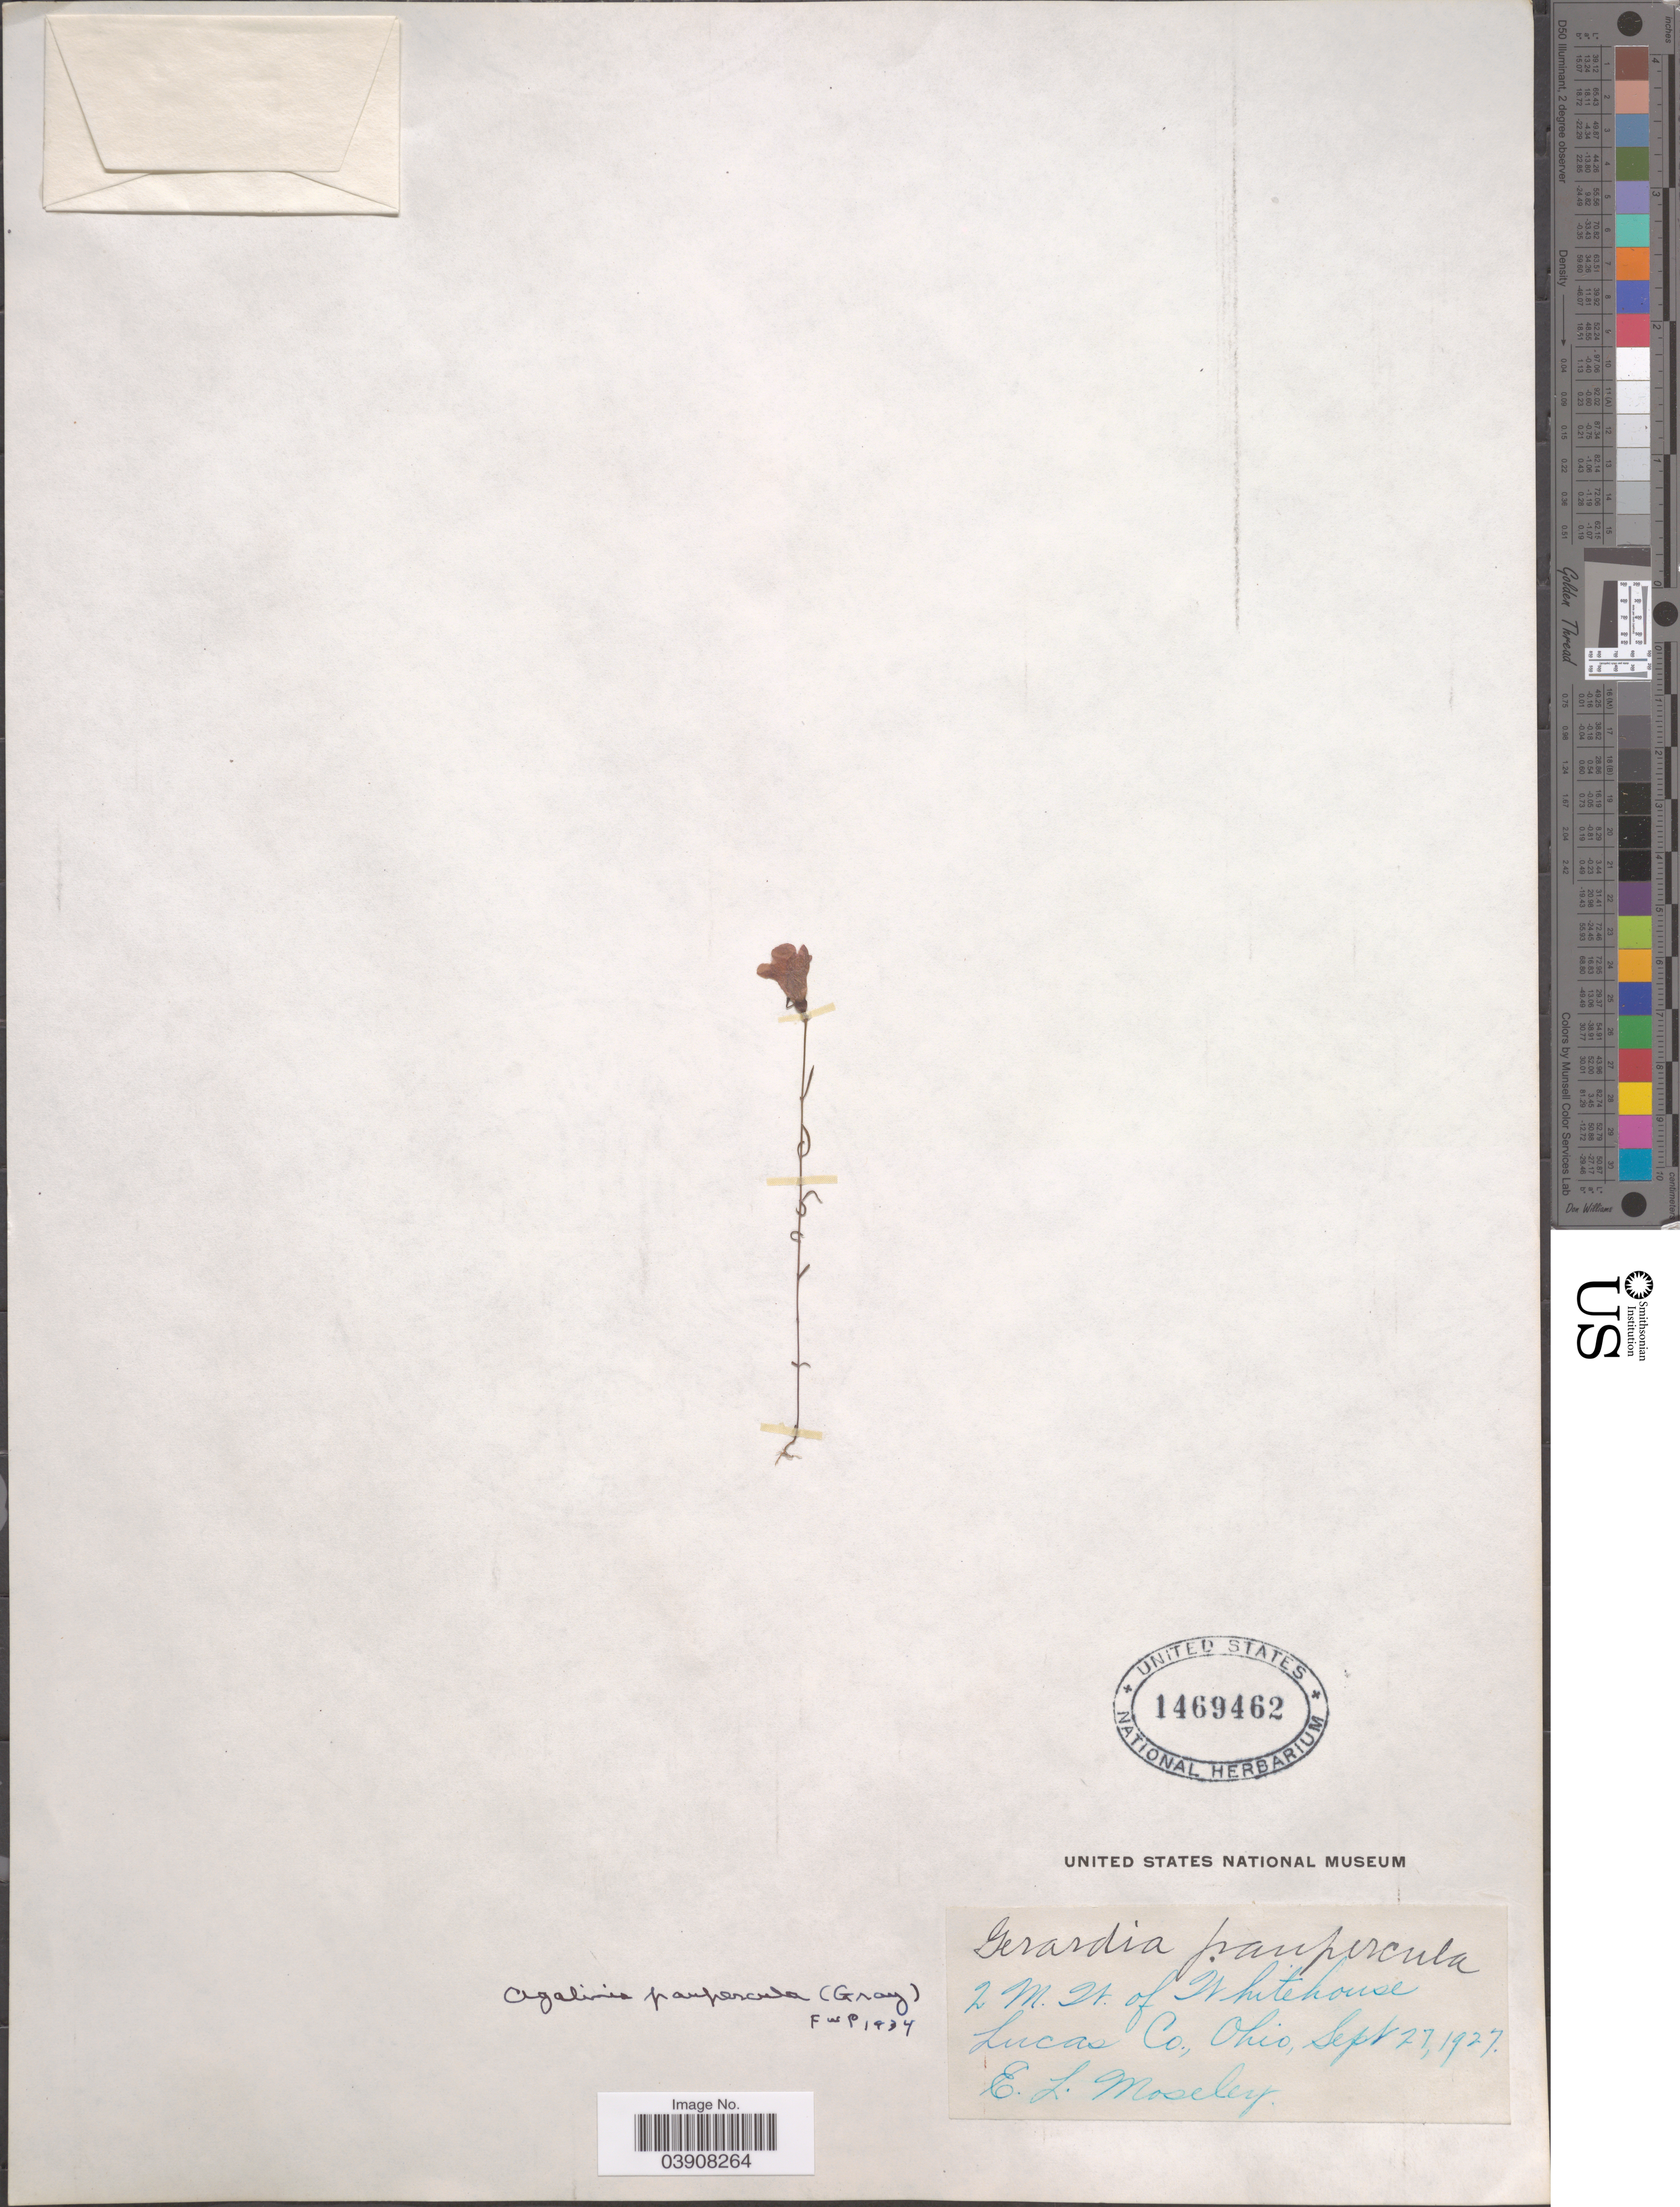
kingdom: Plantae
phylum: Tracheophyta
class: Magnoliopsida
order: Lamiales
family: Orobanchaceae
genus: Agalinis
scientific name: Agalinis paupercula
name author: (A. Gray) Britton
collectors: E. Moseley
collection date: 1927-09-27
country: United States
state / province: Ohio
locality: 2 m. St. of Whitehouse. Lucas Co.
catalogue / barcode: US 1469462